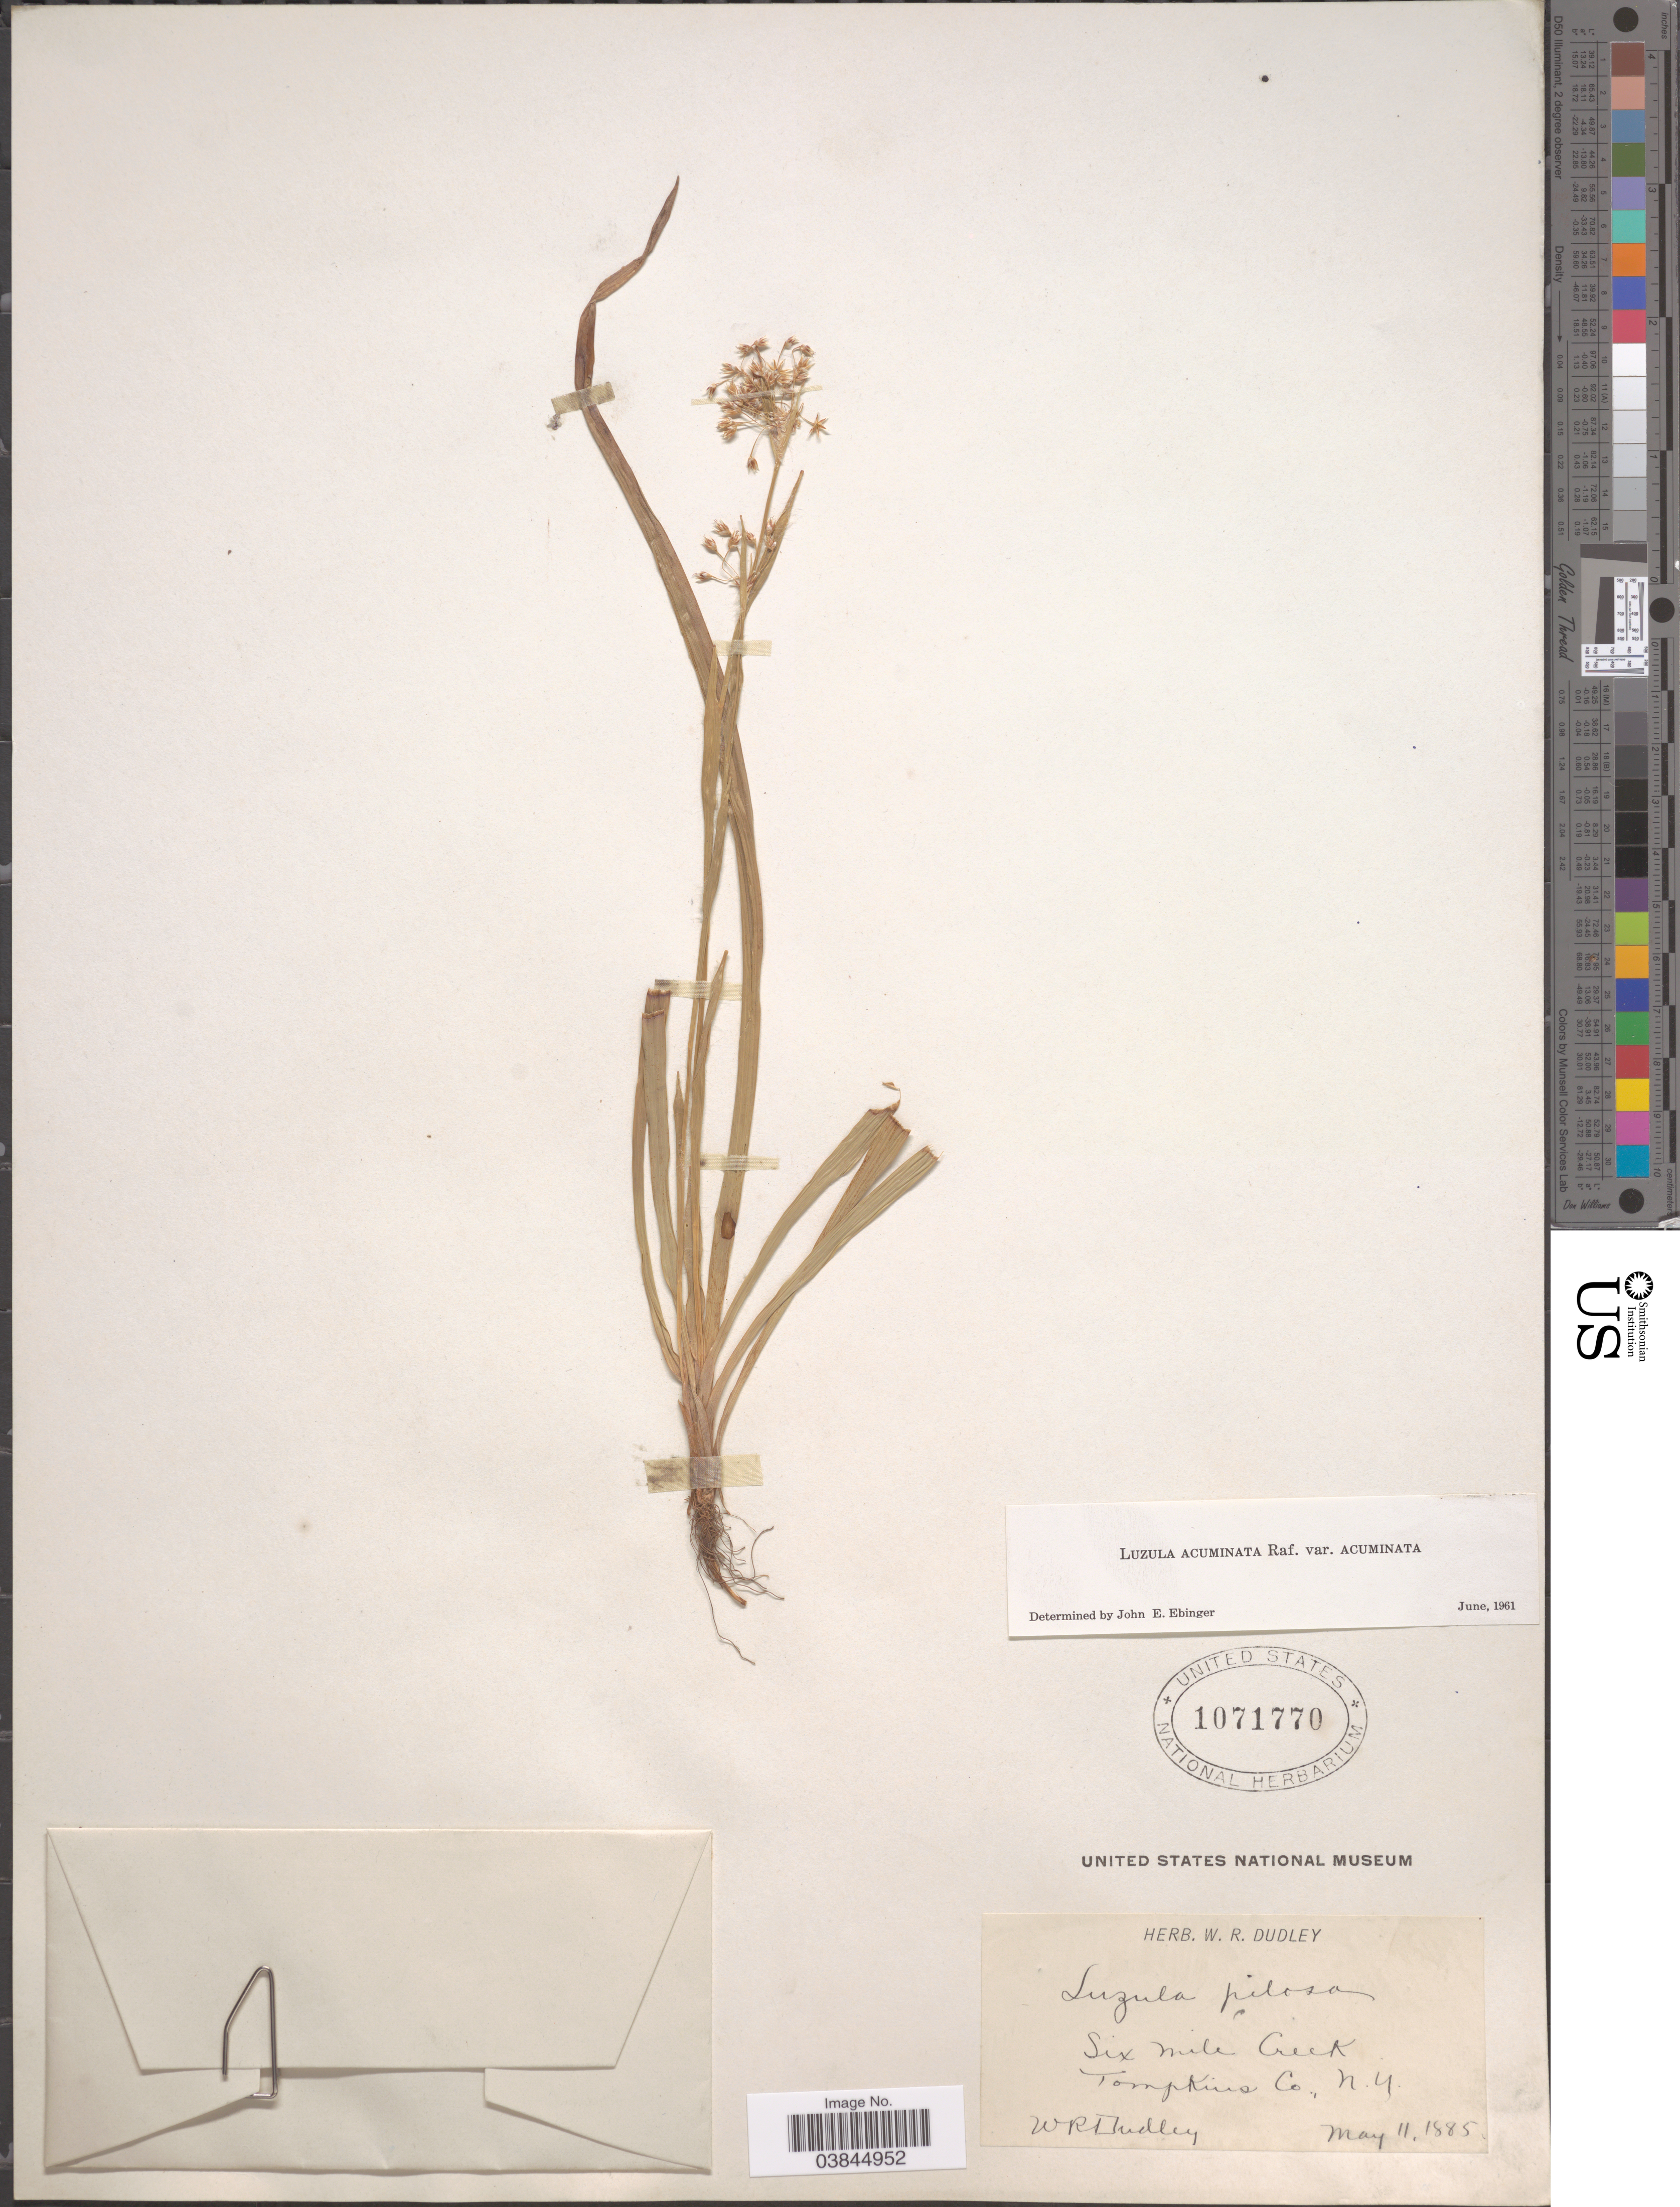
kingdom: Plantae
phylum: Tracheophyta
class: Liliopsida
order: Poales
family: Juncaceae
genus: Luzula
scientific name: Luzula acuminata var. acuminata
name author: Raf.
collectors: W. Dudley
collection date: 1885-05-11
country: United States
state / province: New York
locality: Sic Mile Creek. TompKins Co.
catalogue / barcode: US 1071770